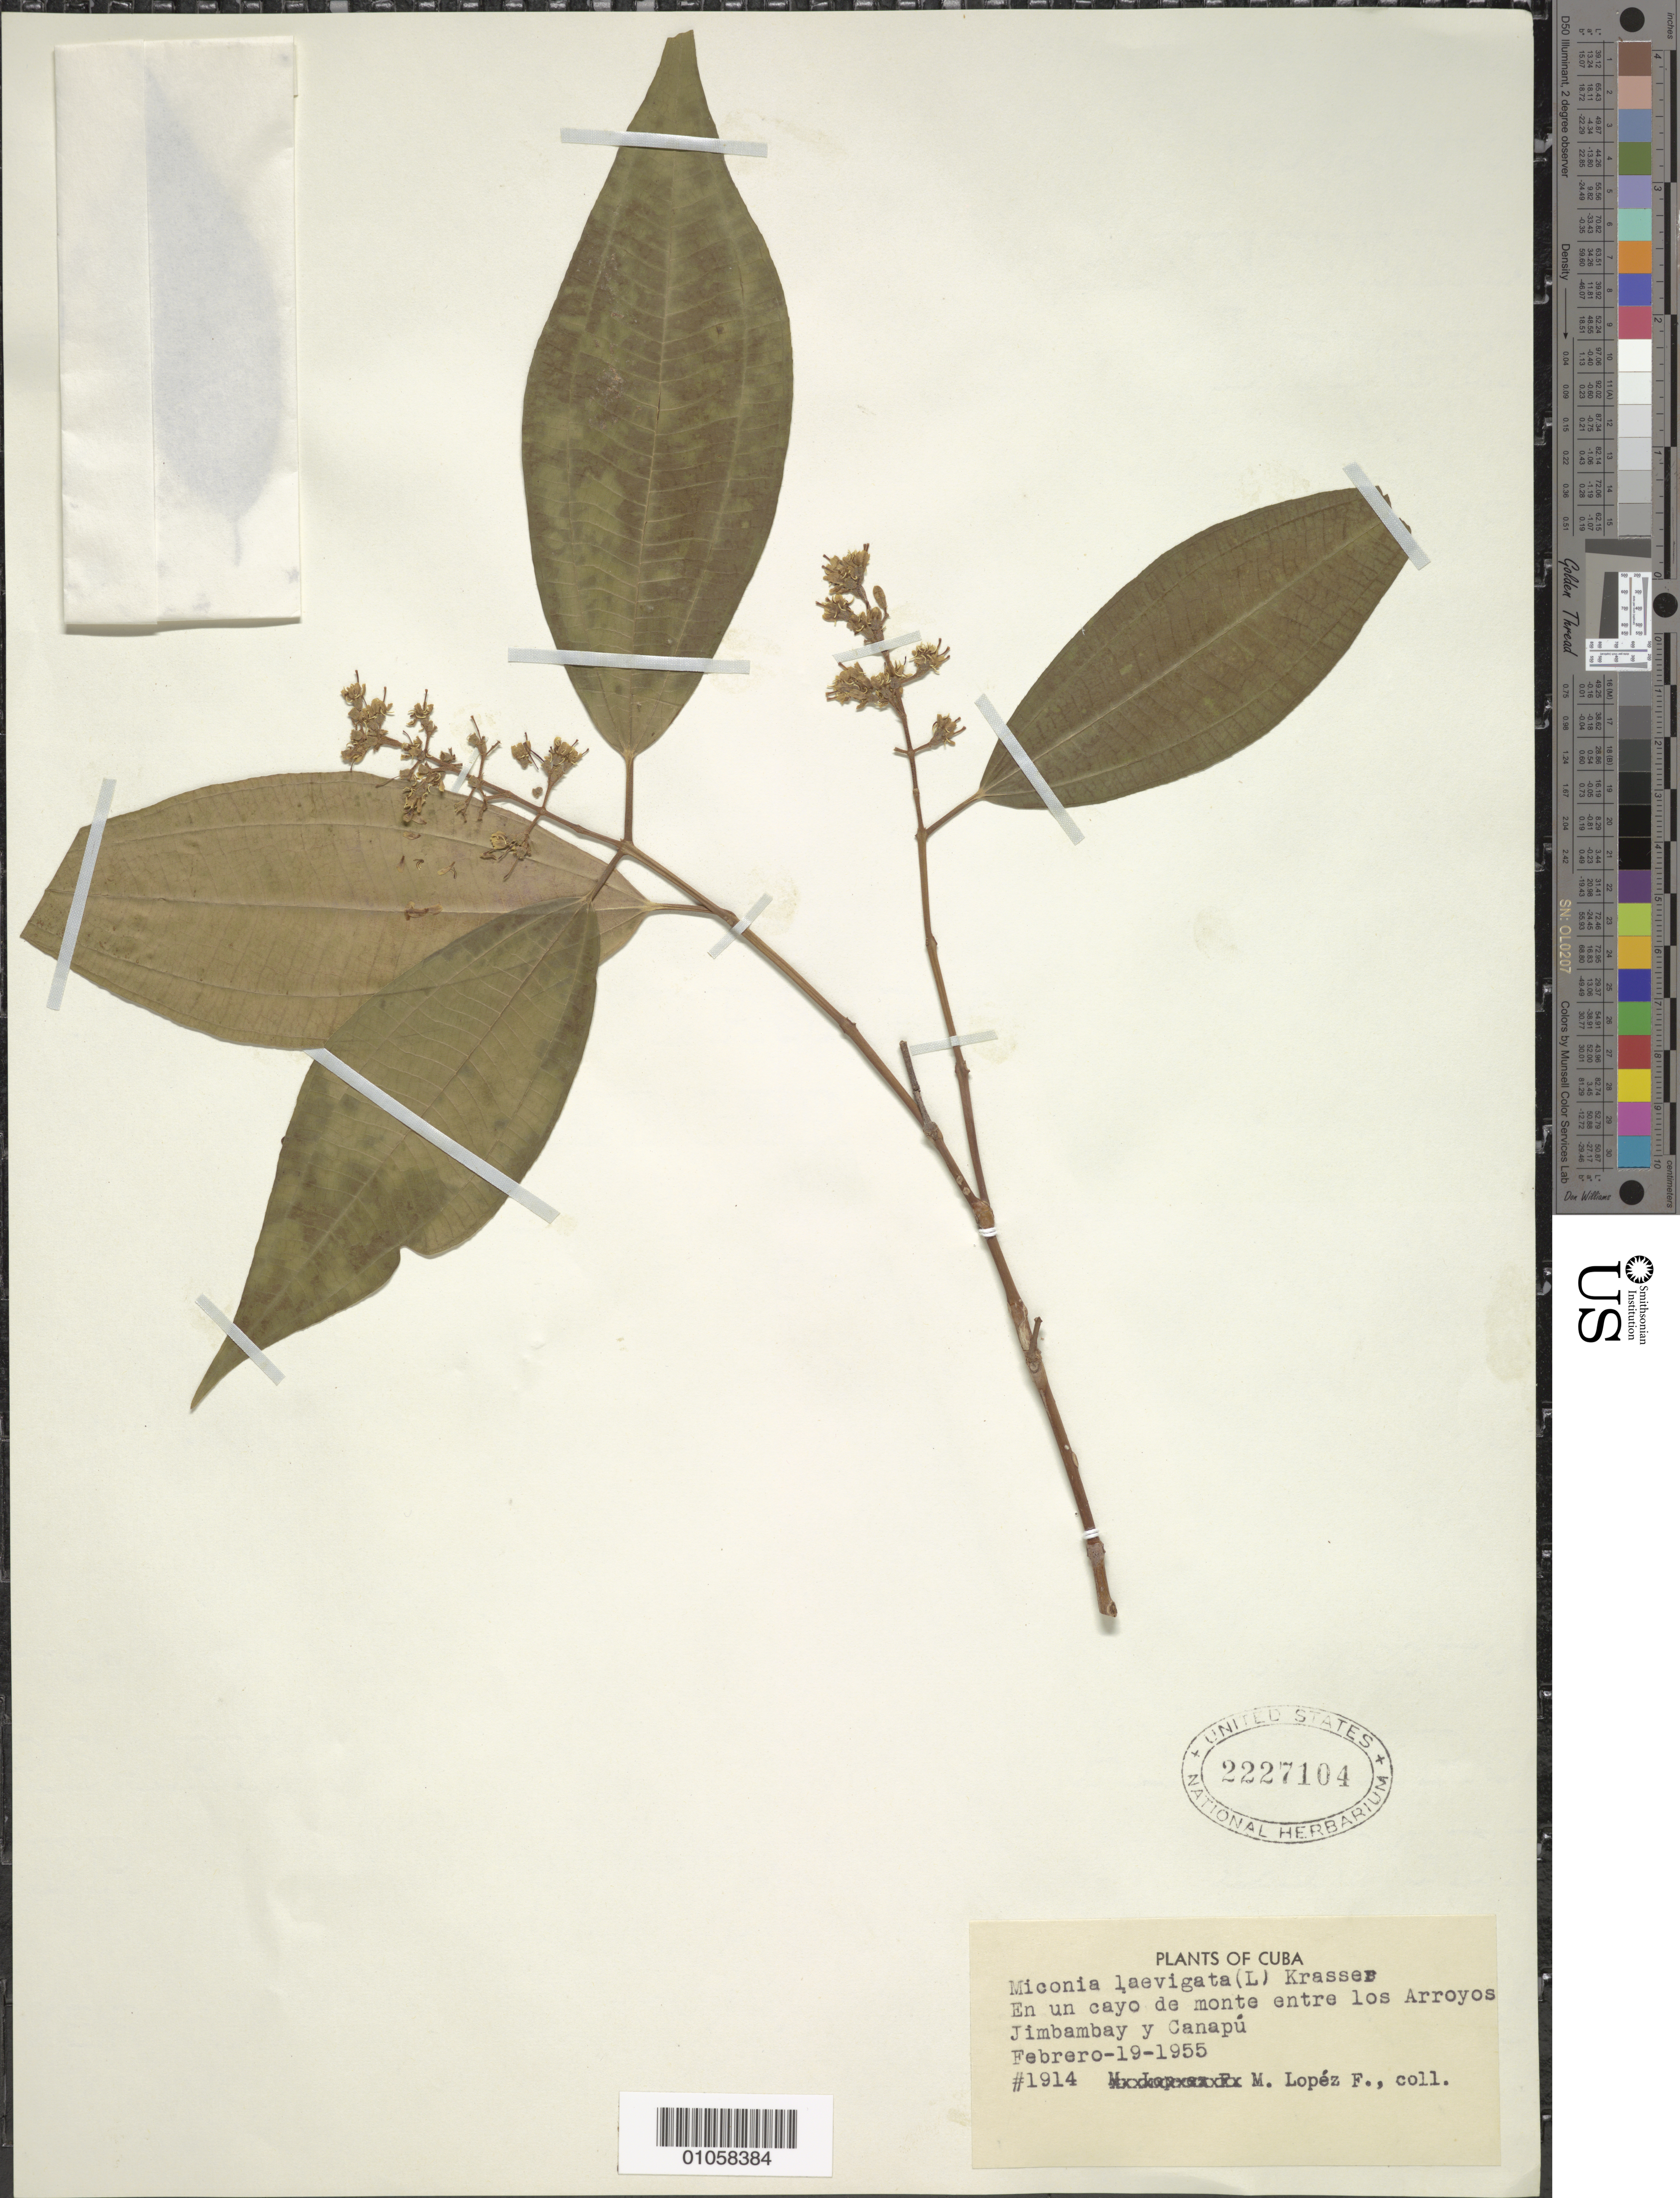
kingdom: Plantae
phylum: Tracheophyta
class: Magnoliopsida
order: Myrtales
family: Melastomataceae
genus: Miconia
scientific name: Miconia laevigata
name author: (L.) D. Don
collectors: M. López Figueiras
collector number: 1914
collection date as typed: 19 Feb 1955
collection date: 1955-02-19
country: Cuba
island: Cuba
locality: Entre los Arroyos Jimbambay y Canapú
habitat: In cayo de monte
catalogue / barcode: US 2227104